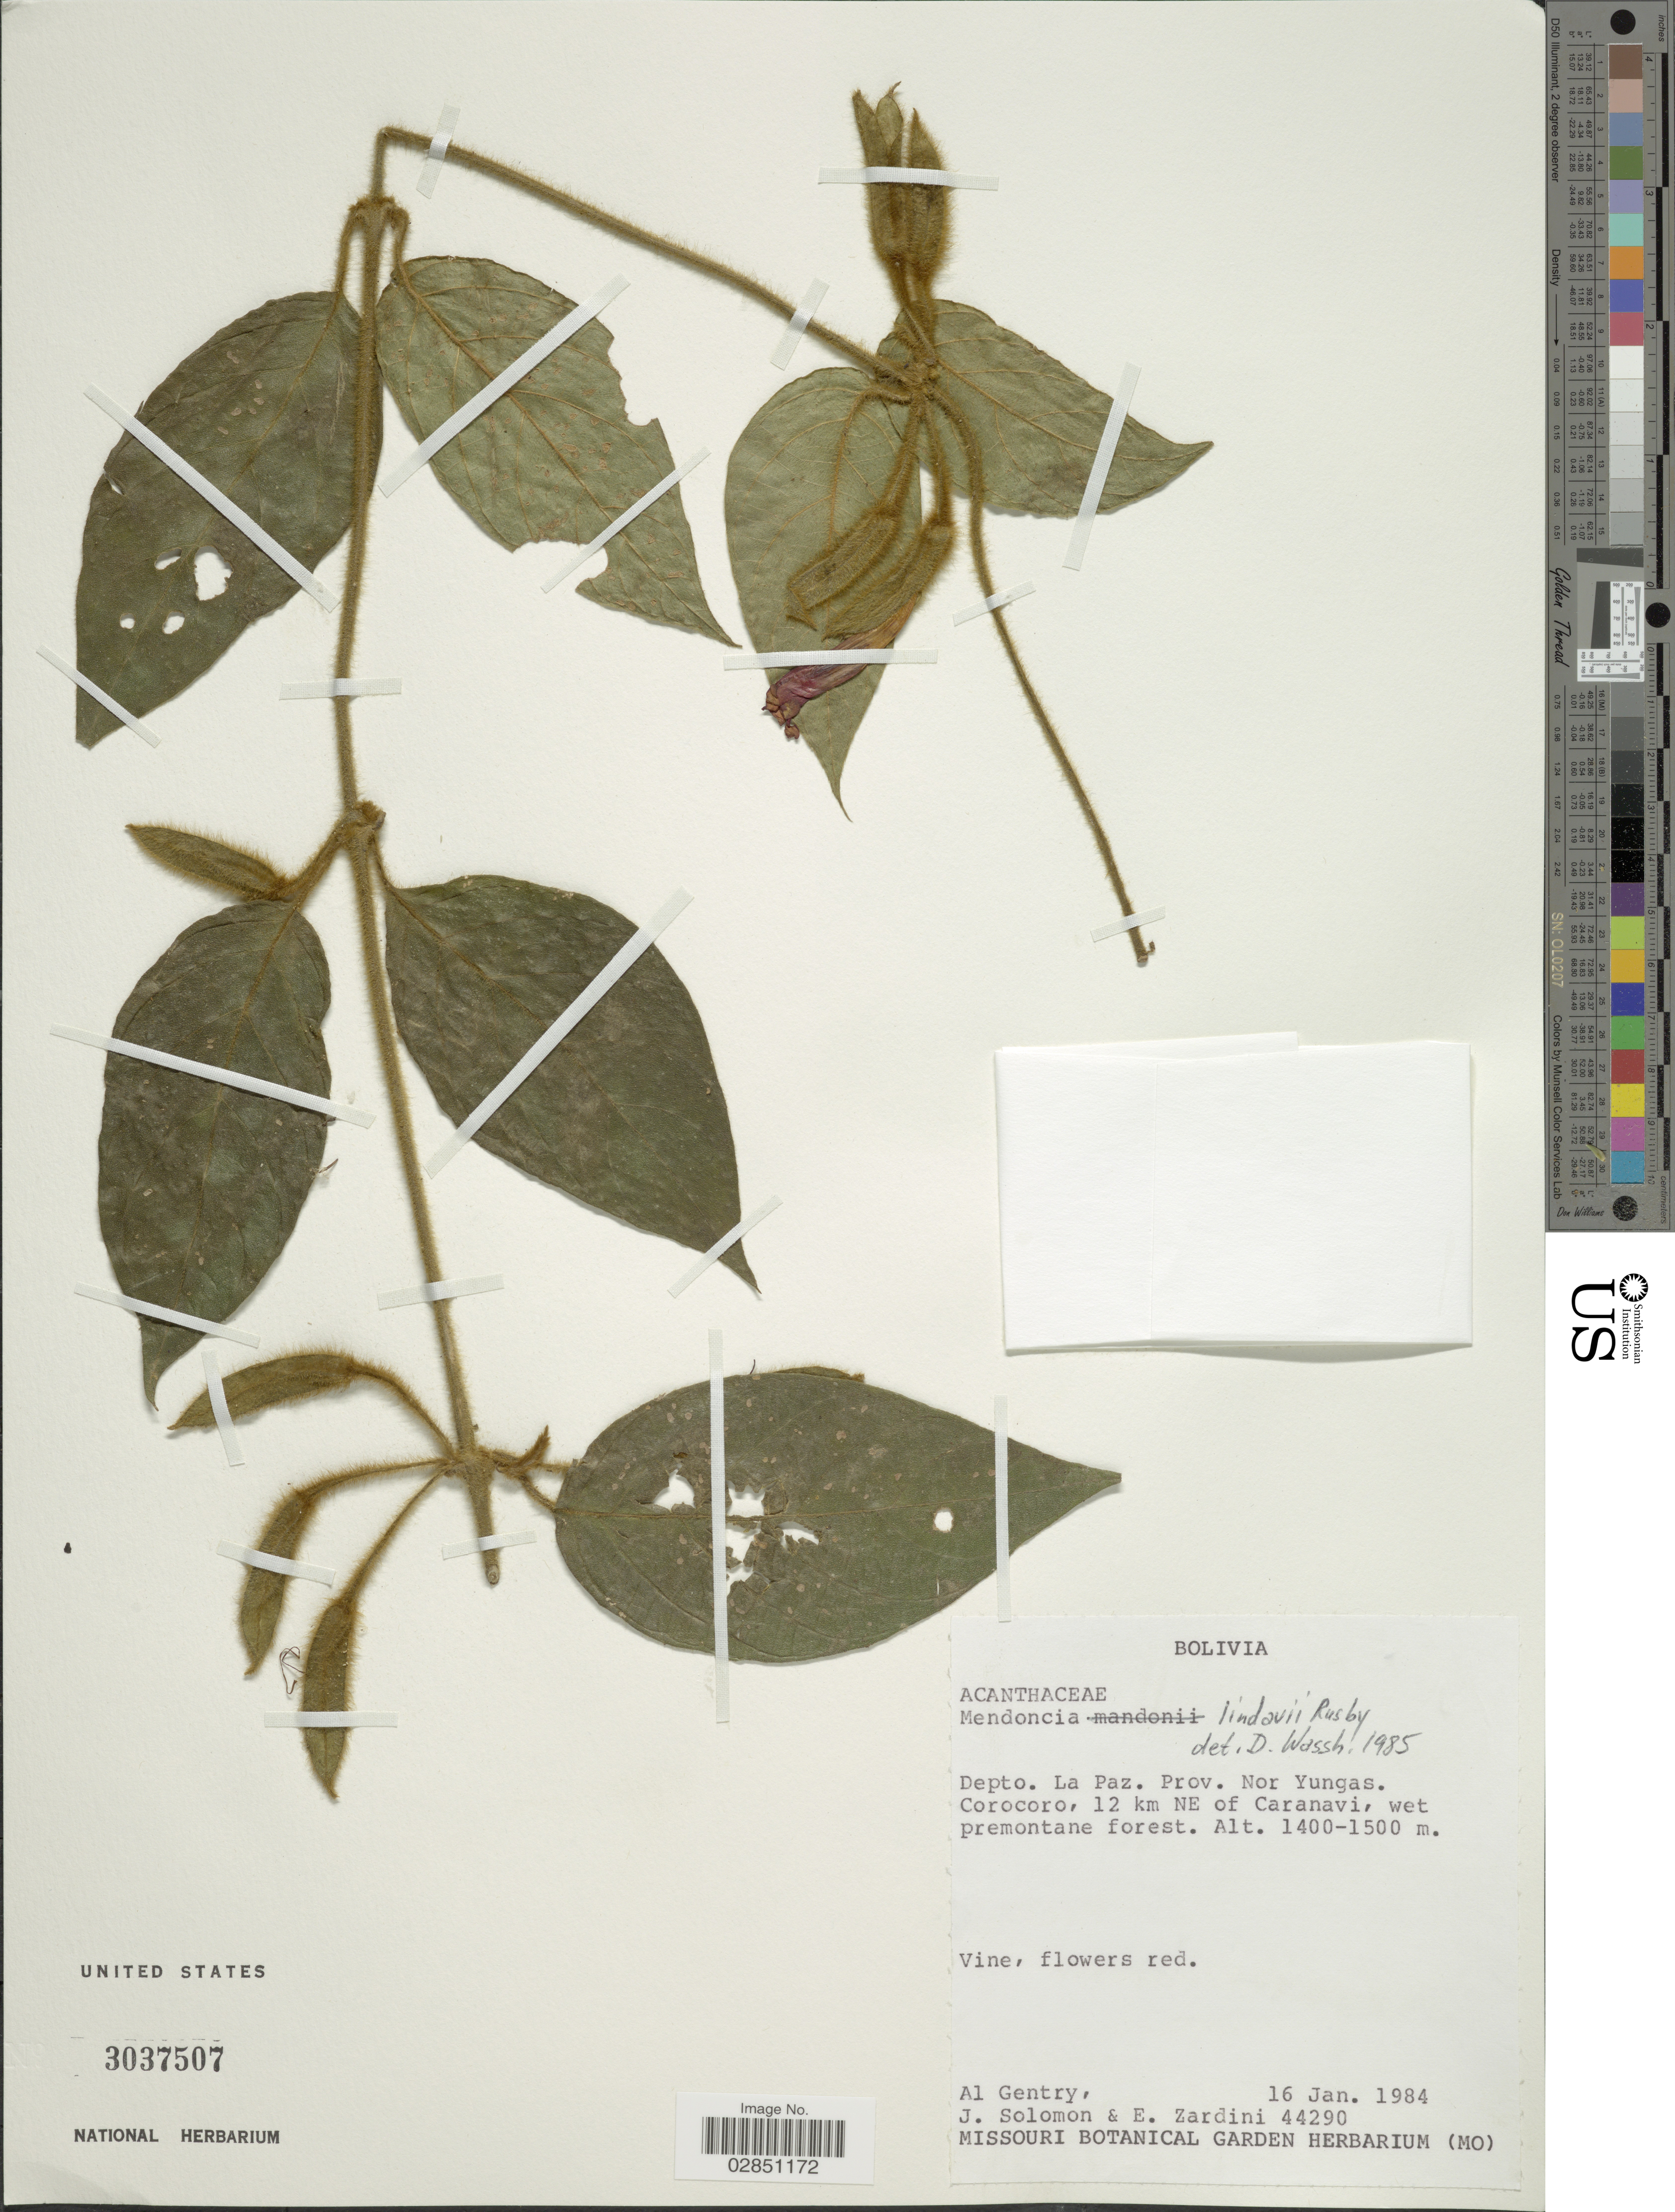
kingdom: Plantae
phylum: Tracheophyta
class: Magnoliopsida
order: Lamiales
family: Acanthaceae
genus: Mendoncia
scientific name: Mendoncia lindavii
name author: Rusby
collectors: A. H. Gentry, J. Solomon & E. M. Zardini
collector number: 44290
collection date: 1984-01-16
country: Bolivia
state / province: La Paz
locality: Depto. La Paz. Prov. Nor Yungas. Corocoro, 12 km NE of Caranavi.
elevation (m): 1400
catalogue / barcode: US 3037507